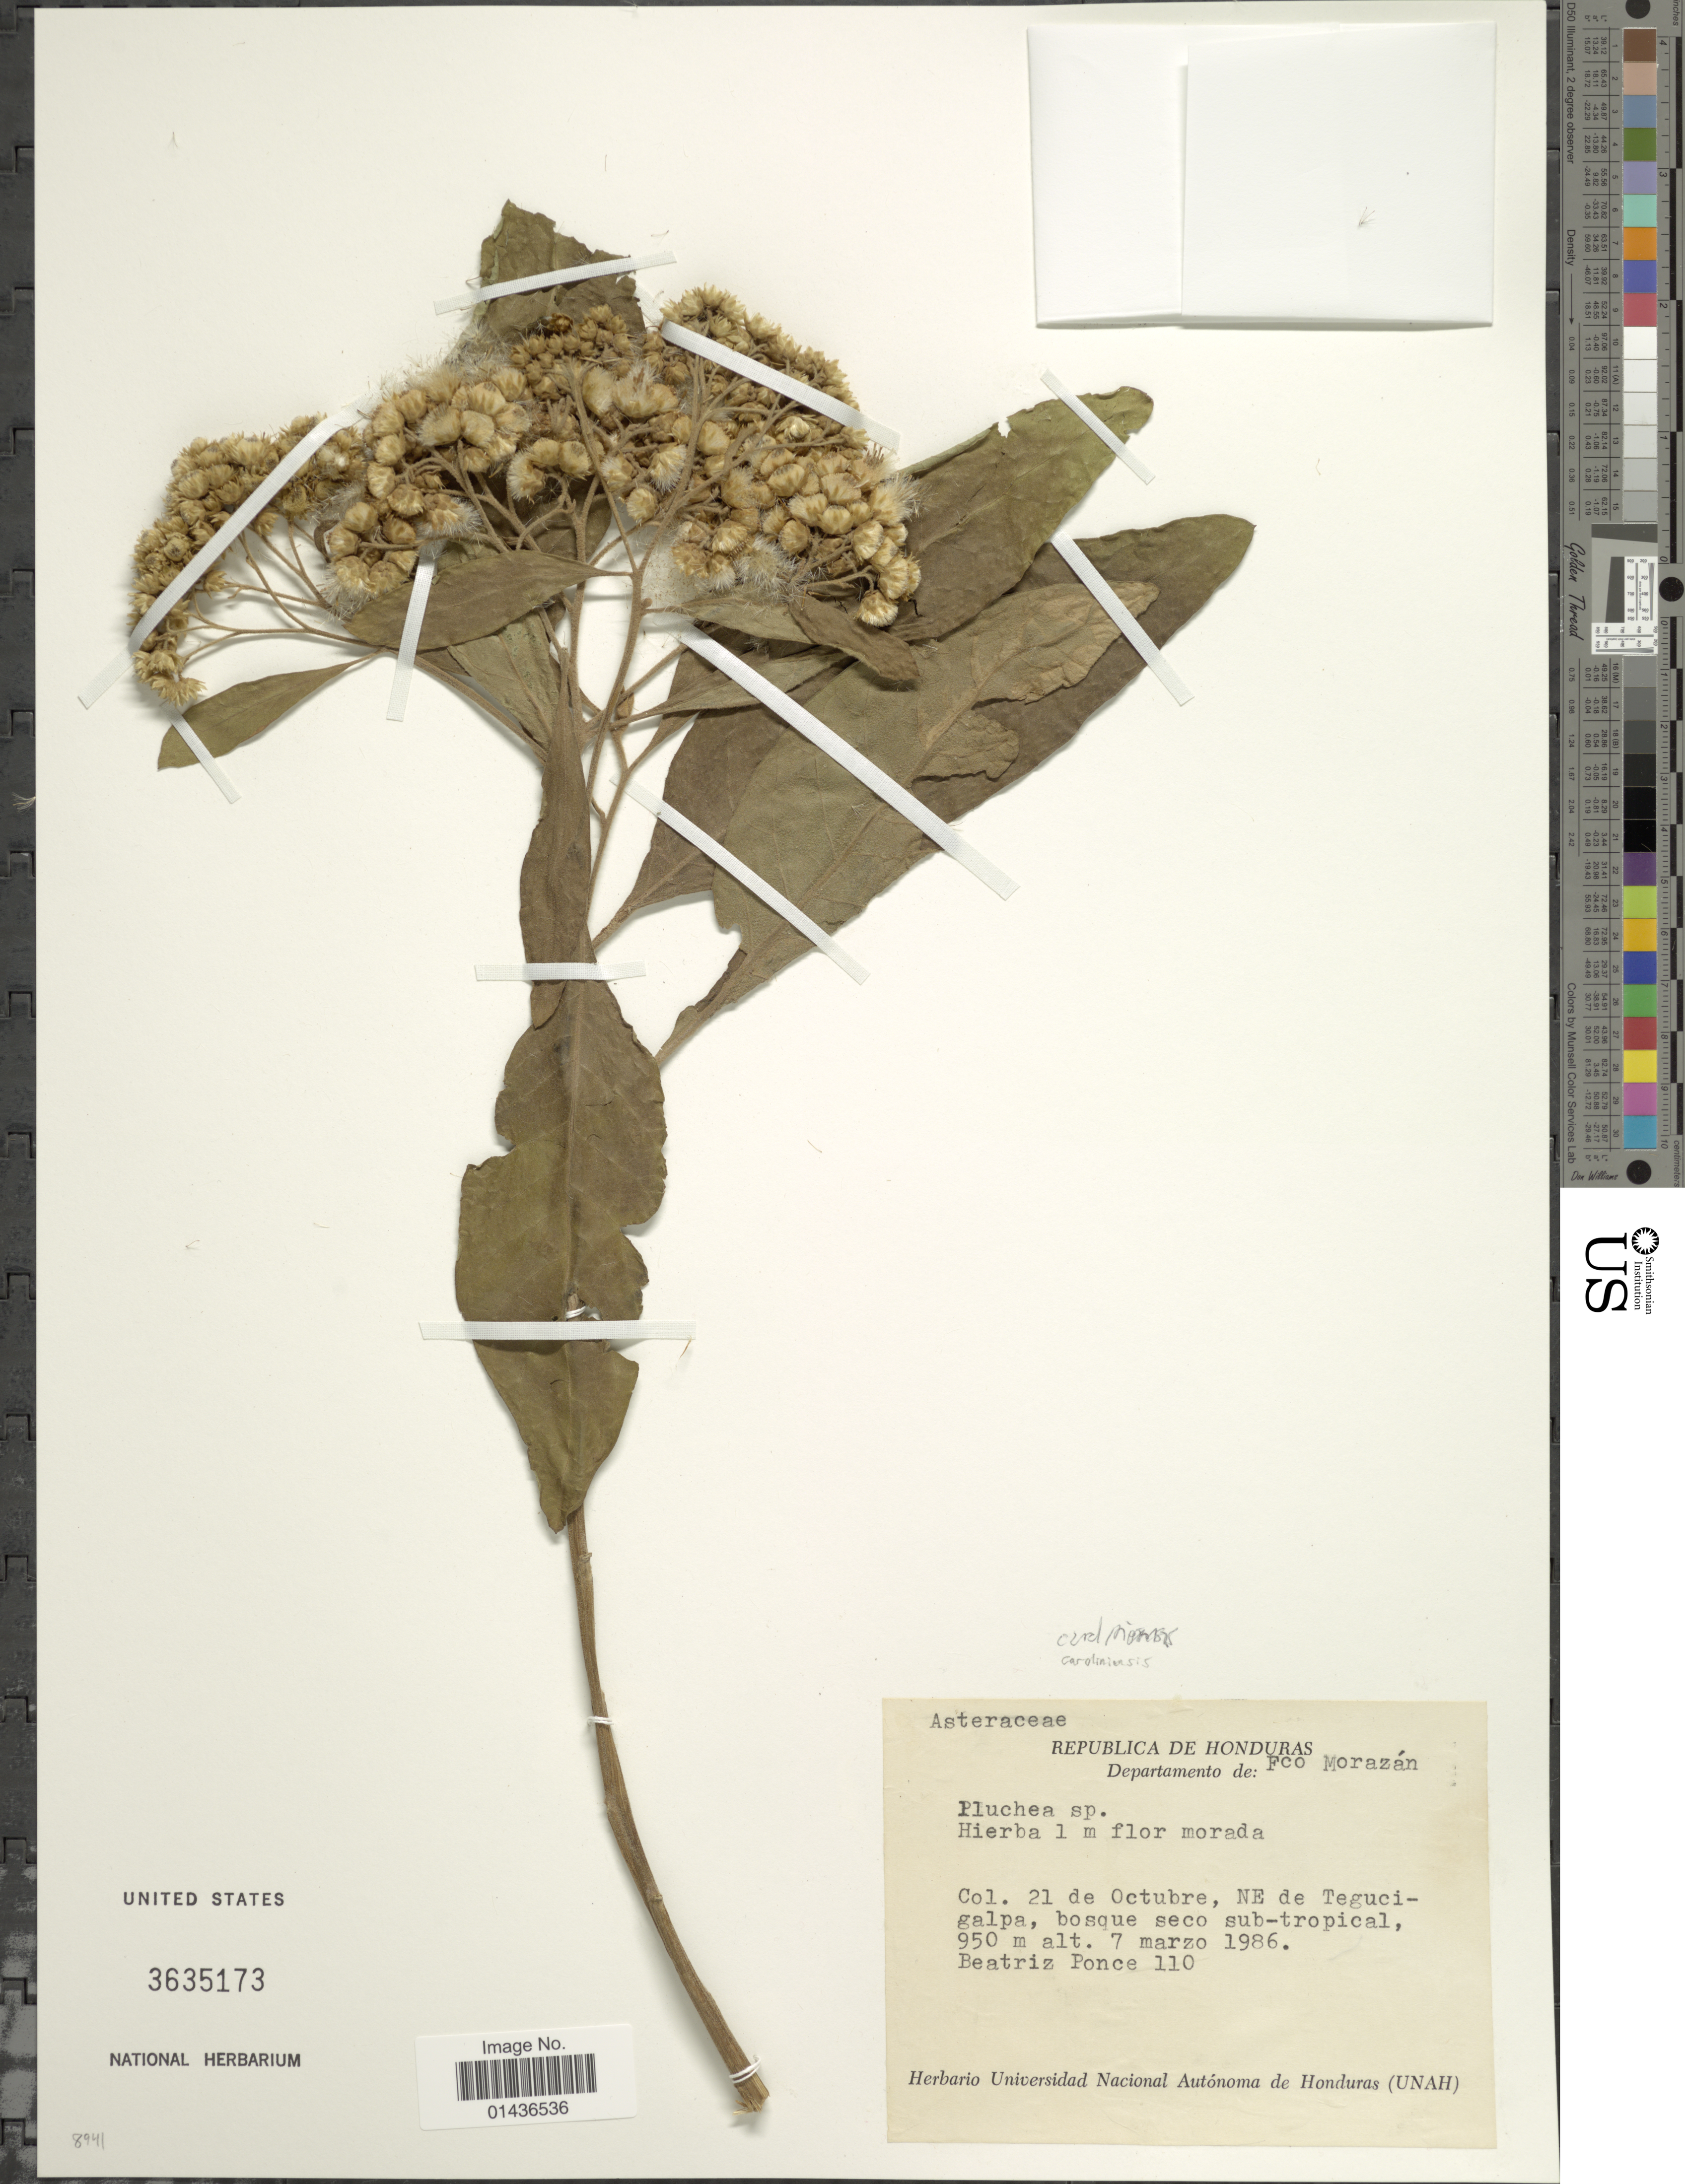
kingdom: Plantae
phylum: Tracheophyta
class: Magnoliopsida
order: Asterales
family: Asteraceae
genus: Pluchea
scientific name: Pluchea carolinensis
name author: (Jacq.) D. Don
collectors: B. Ponce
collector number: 110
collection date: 1986-03-07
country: Honduras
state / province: Fco. Morazán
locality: Departamento de Fco. Morazá. Col. 21 de Octubre, NE de Tegucigalpa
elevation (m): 950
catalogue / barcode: US 3635173